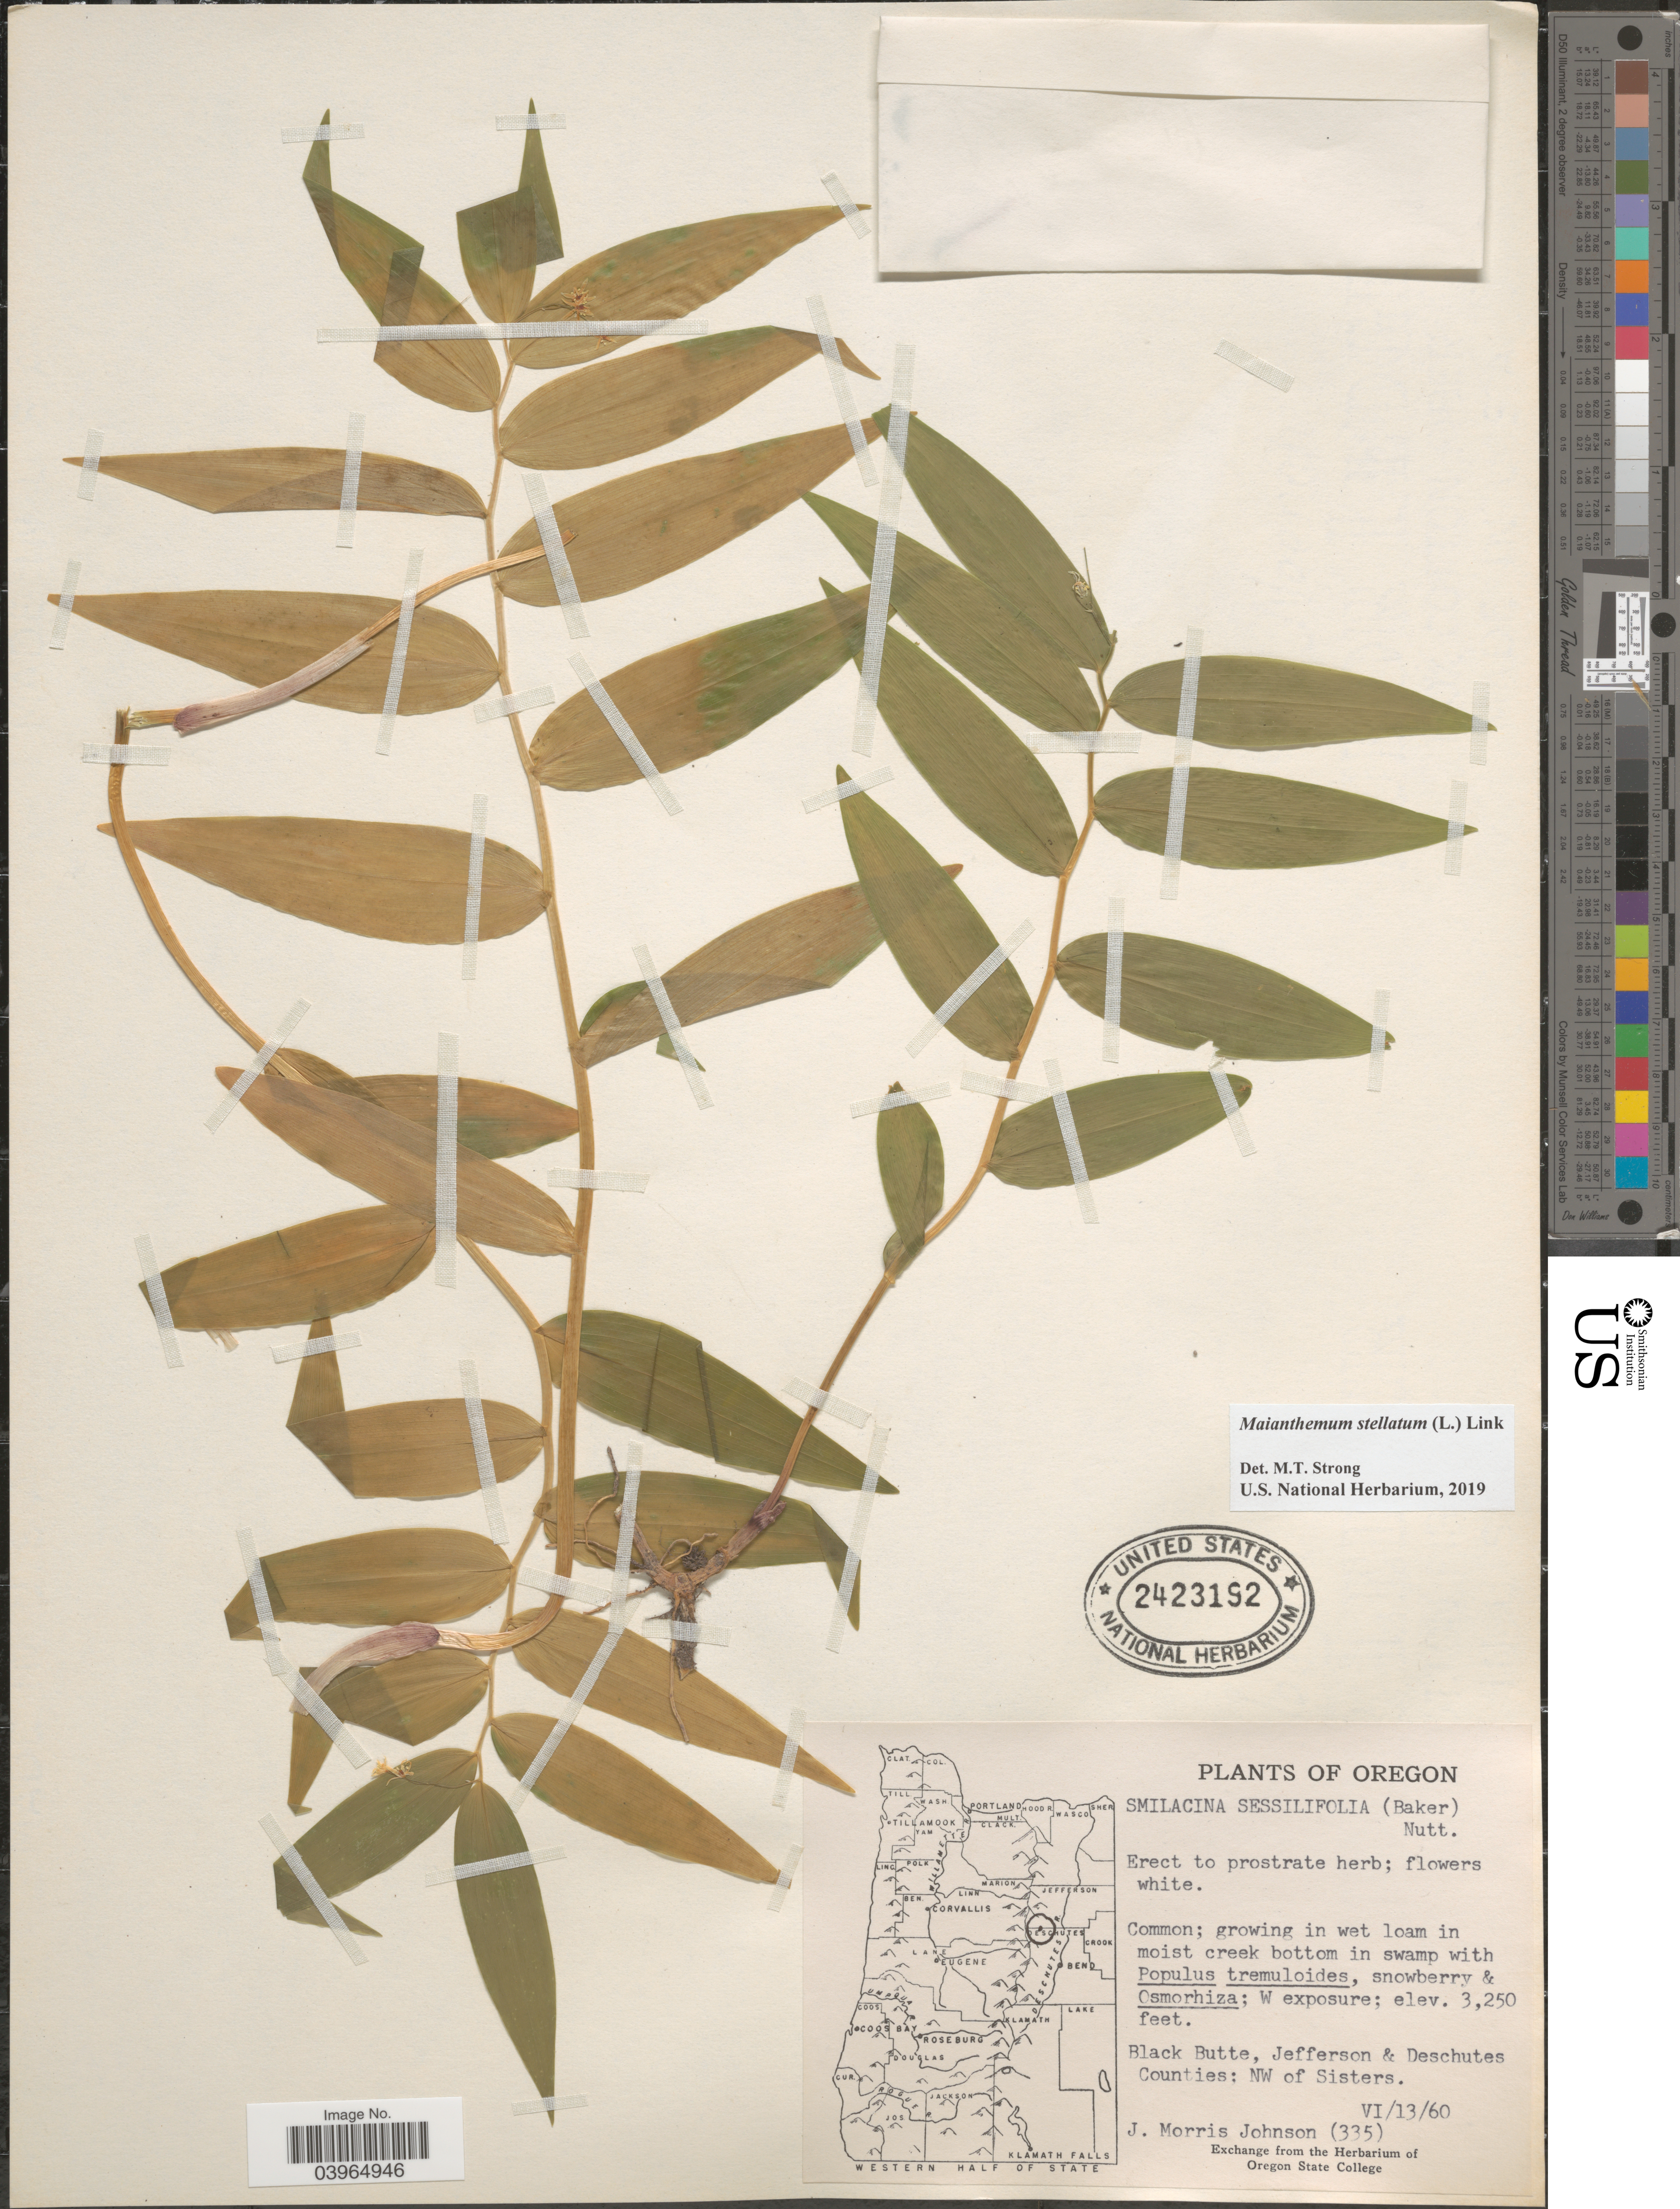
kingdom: Plantae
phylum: Tracheophyta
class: Liliopsida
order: Asparagales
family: Asparagaceae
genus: Maianthemum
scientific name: Maianthemum stellatum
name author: (L.) Link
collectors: J. M. Johnson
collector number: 335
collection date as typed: Transcribed d/m/y: 13/6/60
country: United States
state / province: Oregon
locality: Black Butte, Jefferson & Deschutes Counties; NW of Sisters.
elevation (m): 991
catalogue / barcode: US 2423192